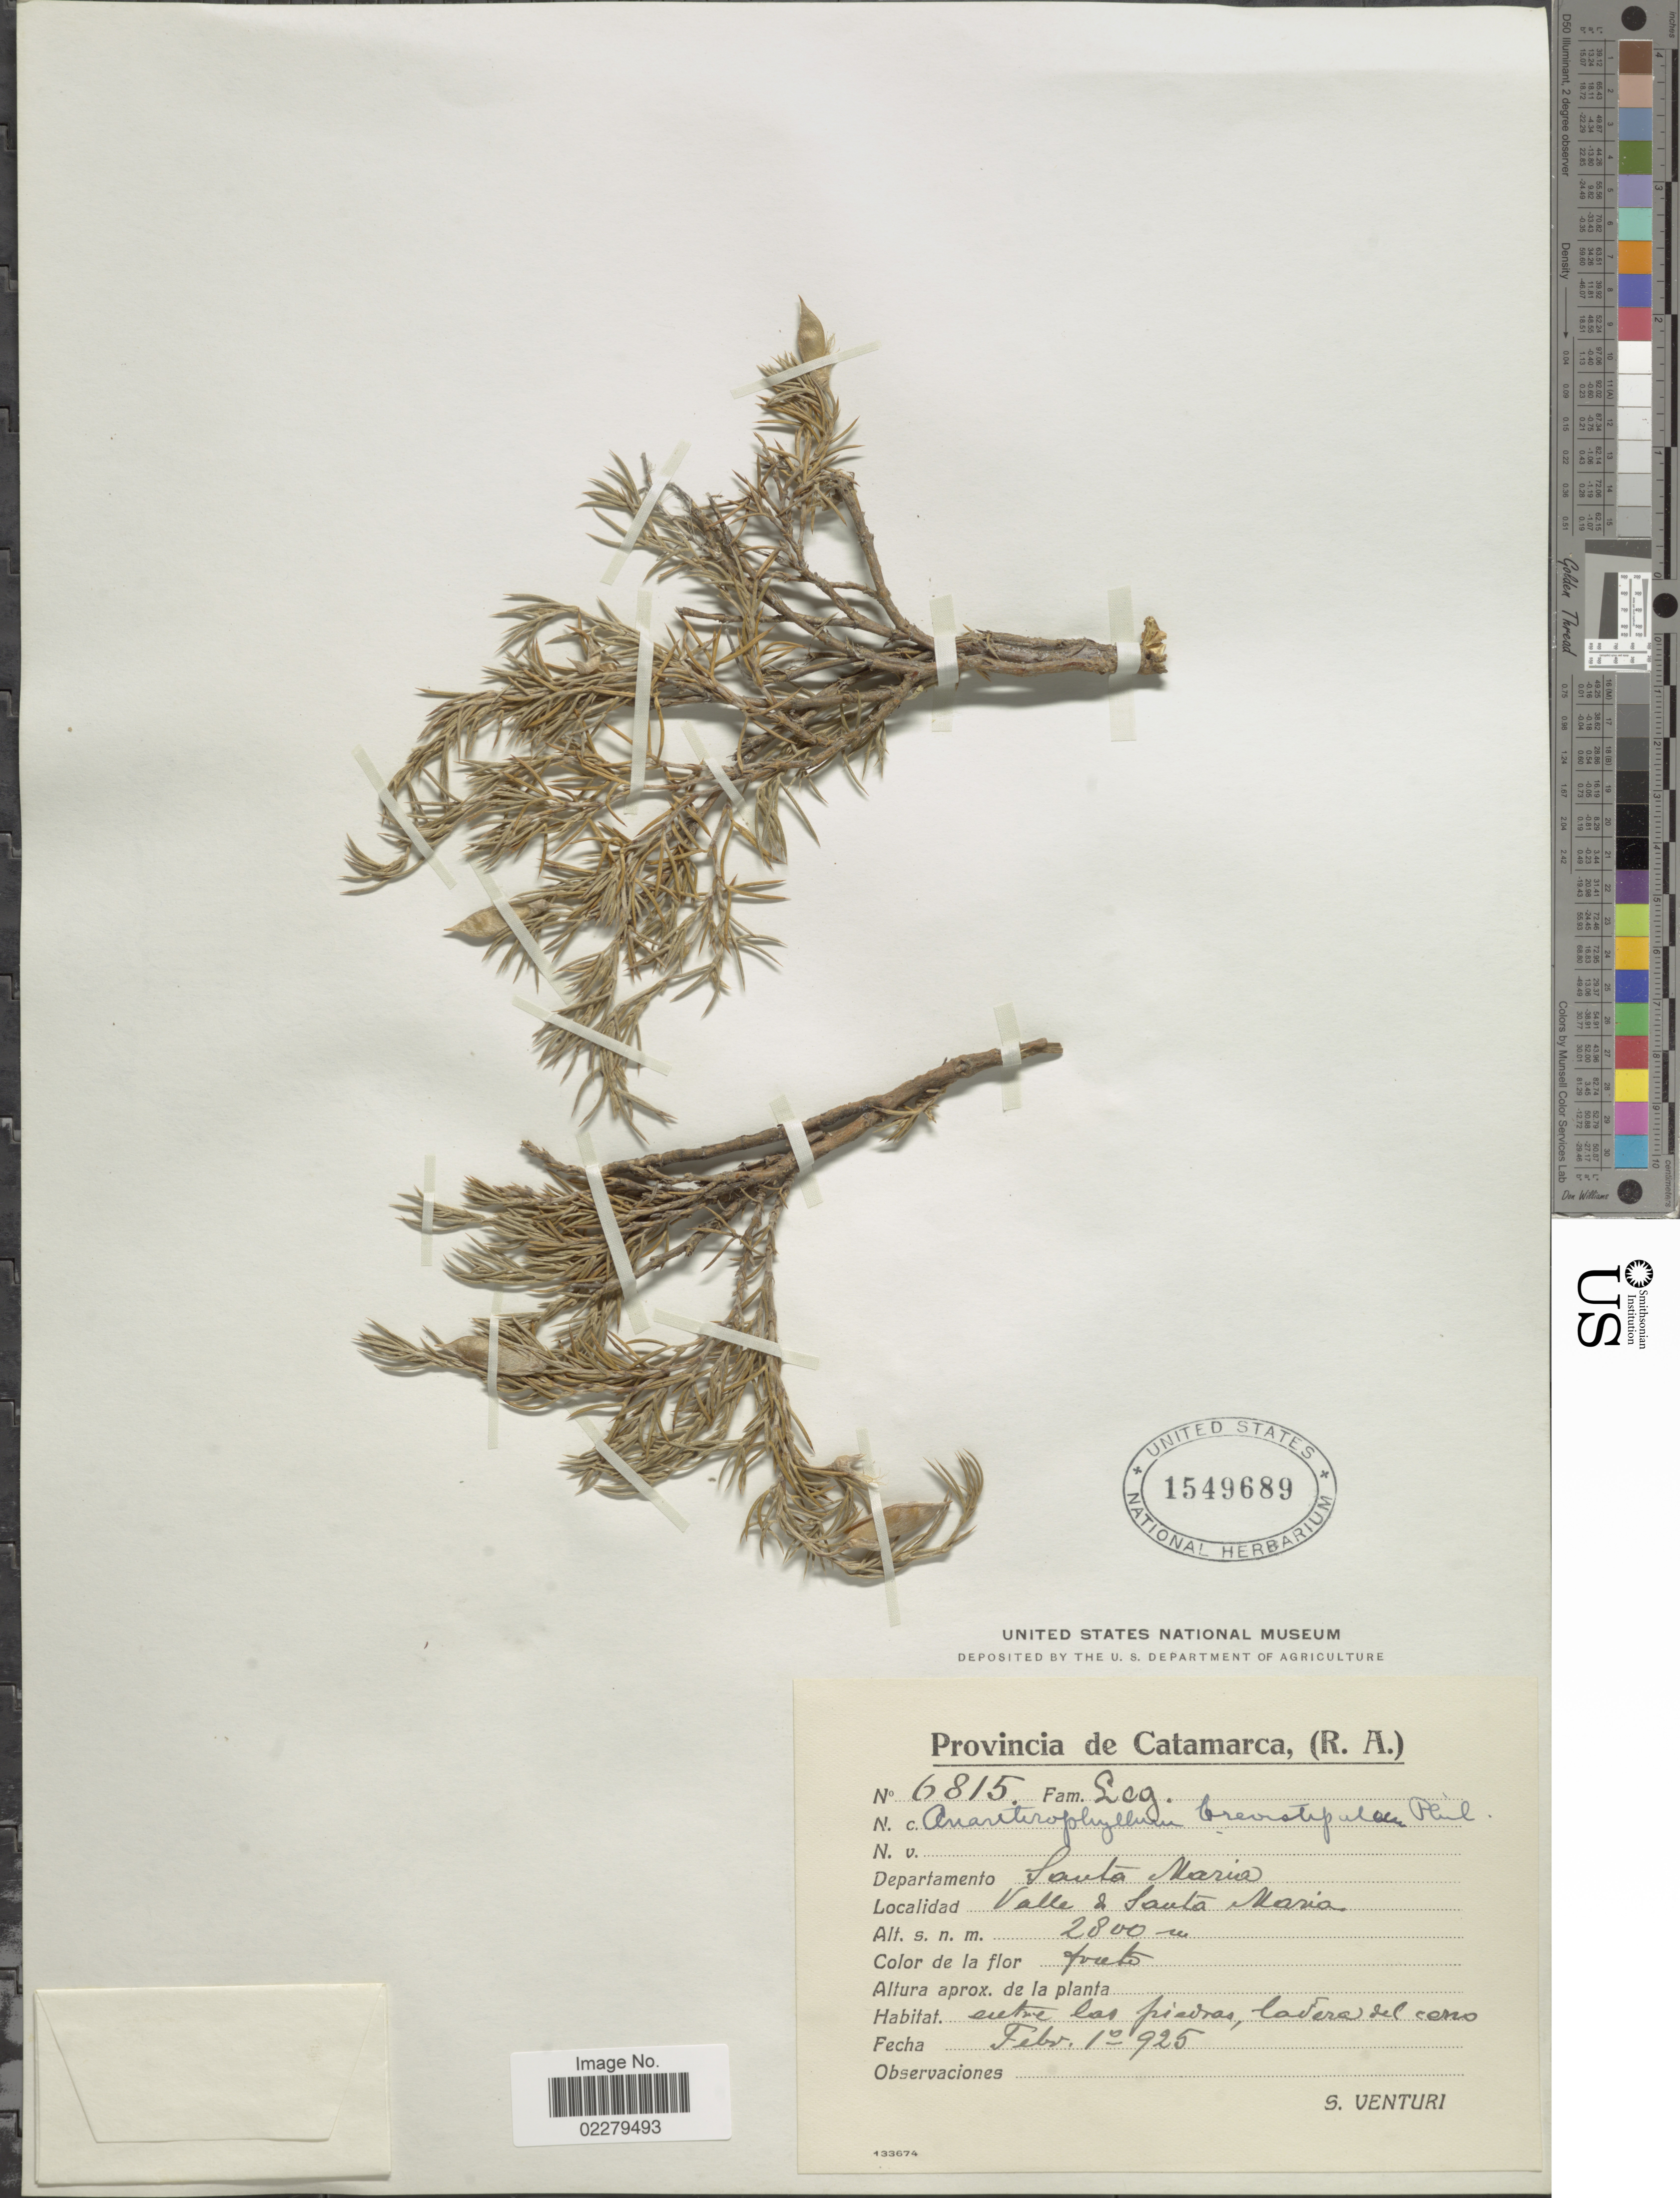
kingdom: Plantae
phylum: Tracheophyta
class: Magnoliopsida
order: Fabales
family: Fabaceae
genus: Anarthrophyllum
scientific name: Anarthrophyllum brevistipula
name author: Phil.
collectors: S. Venturi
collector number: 6815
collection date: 1925-02-01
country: Argentina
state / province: Catamarca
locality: Provencia de Catamarca, ( R. A.). Departamento Santa Maria. Valle de Santa Maria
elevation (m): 2800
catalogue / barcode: US 1549689